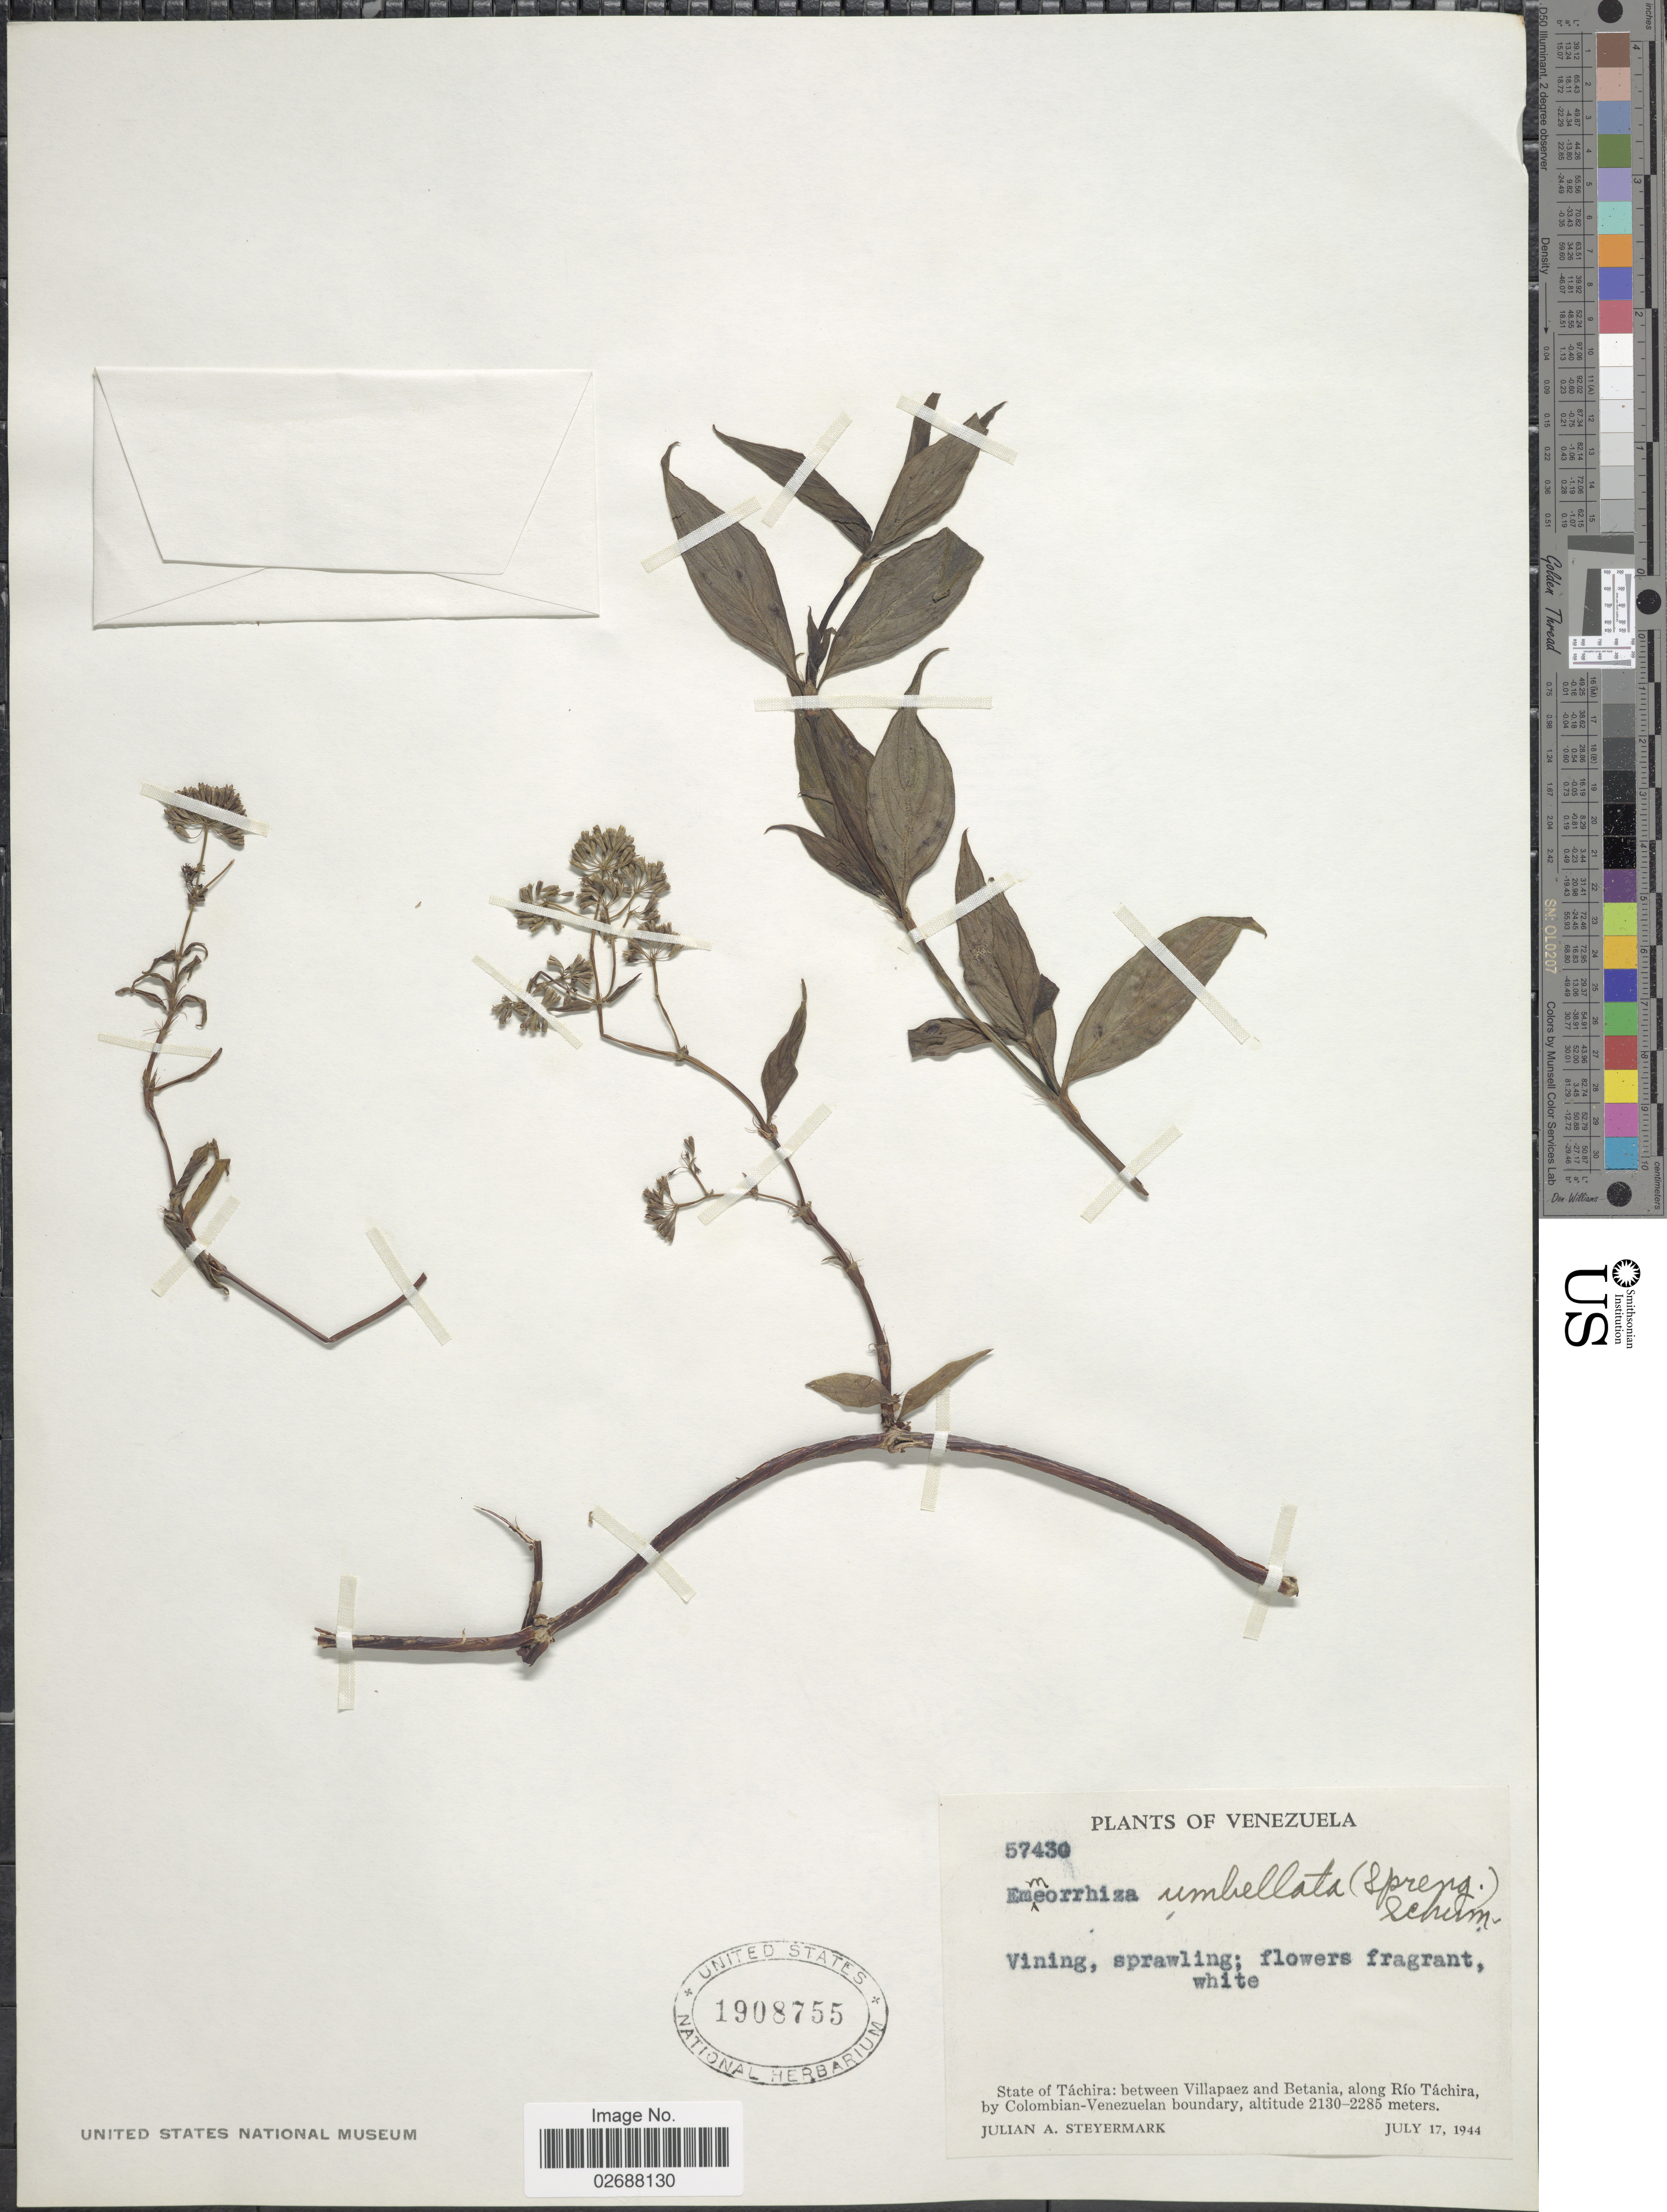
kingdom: Plantae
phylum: Tracheophyta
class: Magnoliopsida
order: Gentianales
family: Rubiaceae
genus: Emmeorhiza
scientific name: Emmeorhiza umbellata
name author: (Spreng.) K. Schum.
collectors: J. Steyermark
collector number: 57430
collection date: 1944-07-17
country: Venezuela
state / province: Tachira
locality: Between Villapez and Betania, along Rio Tachira, by Colombian-Venzuelan boundary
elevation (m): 2130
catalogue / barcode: US 1908755